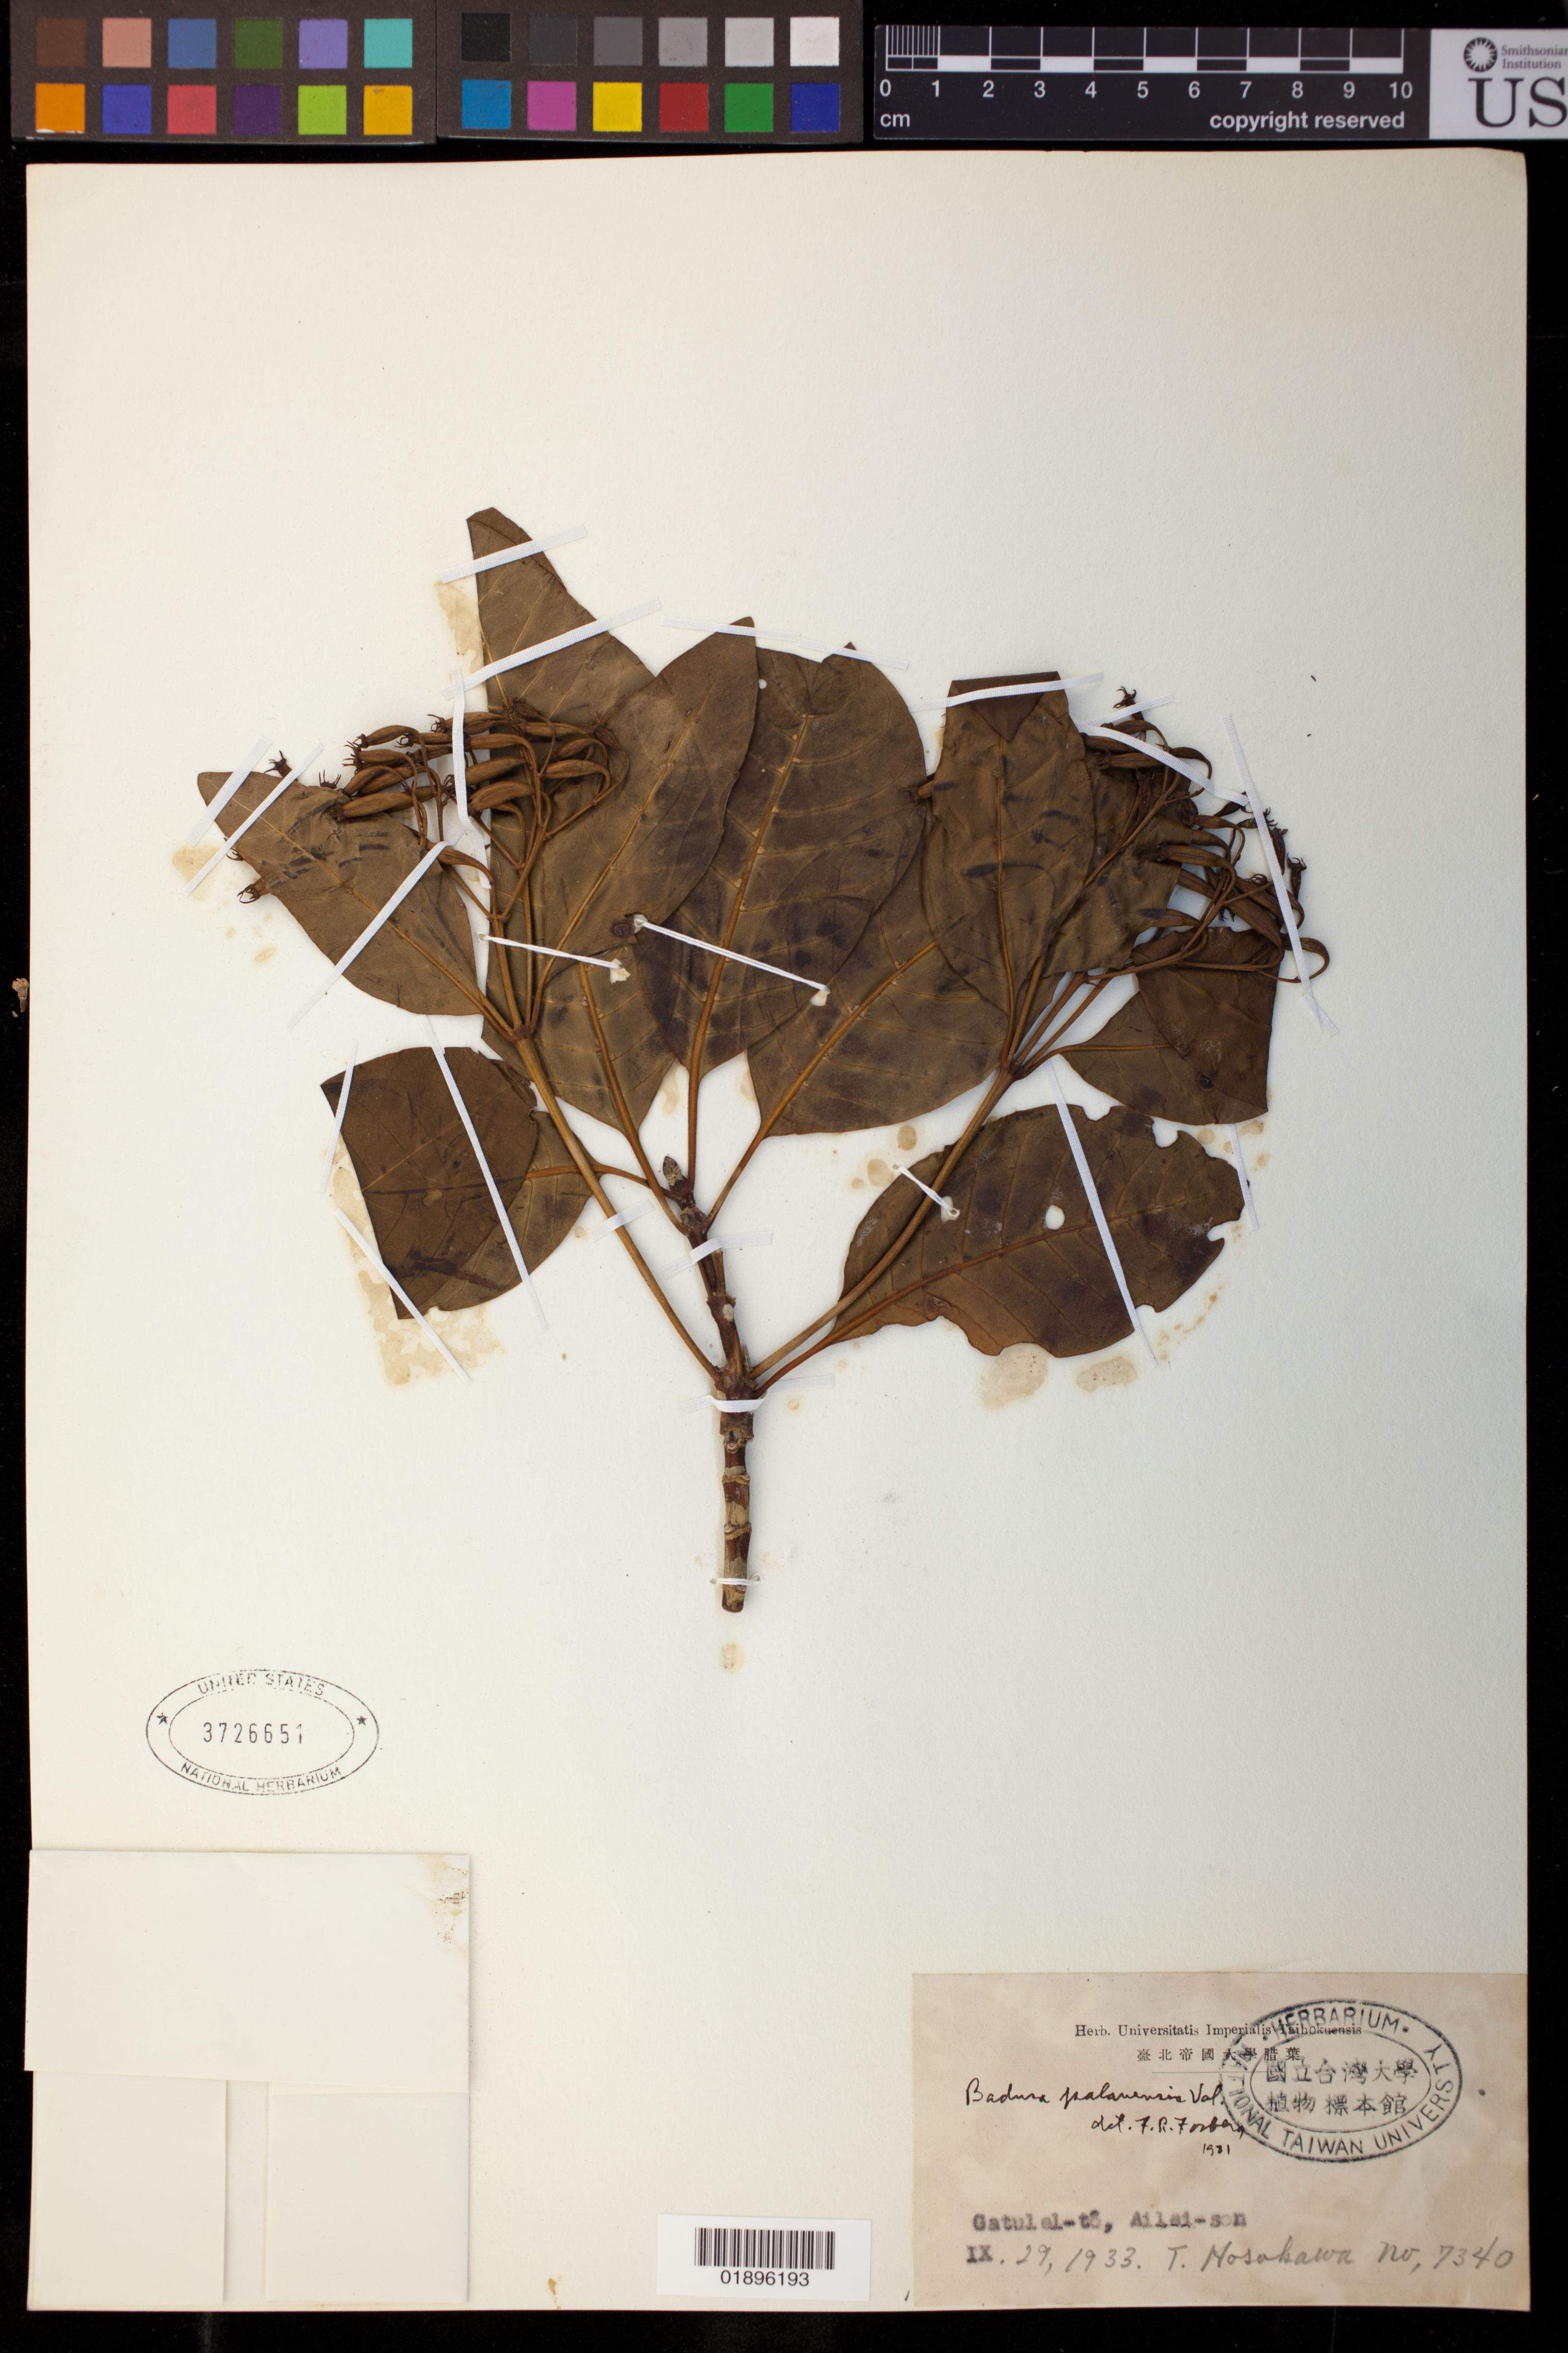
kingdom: Plantae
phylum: Tracheophyta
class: Magnoliopsida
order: Gentianales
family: Rubiaceae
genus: Badusa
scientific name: Badusa palauensis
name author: Valeton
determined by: Fosberg, F. R.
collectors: T. Hosokawa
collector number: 7340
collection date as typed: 29 Sep 1933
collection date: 1933-09-29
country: Palau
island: Babeldaob [Babelthuap]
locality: Gatulel-tô, Ailai-son.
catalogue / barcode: US 3726651